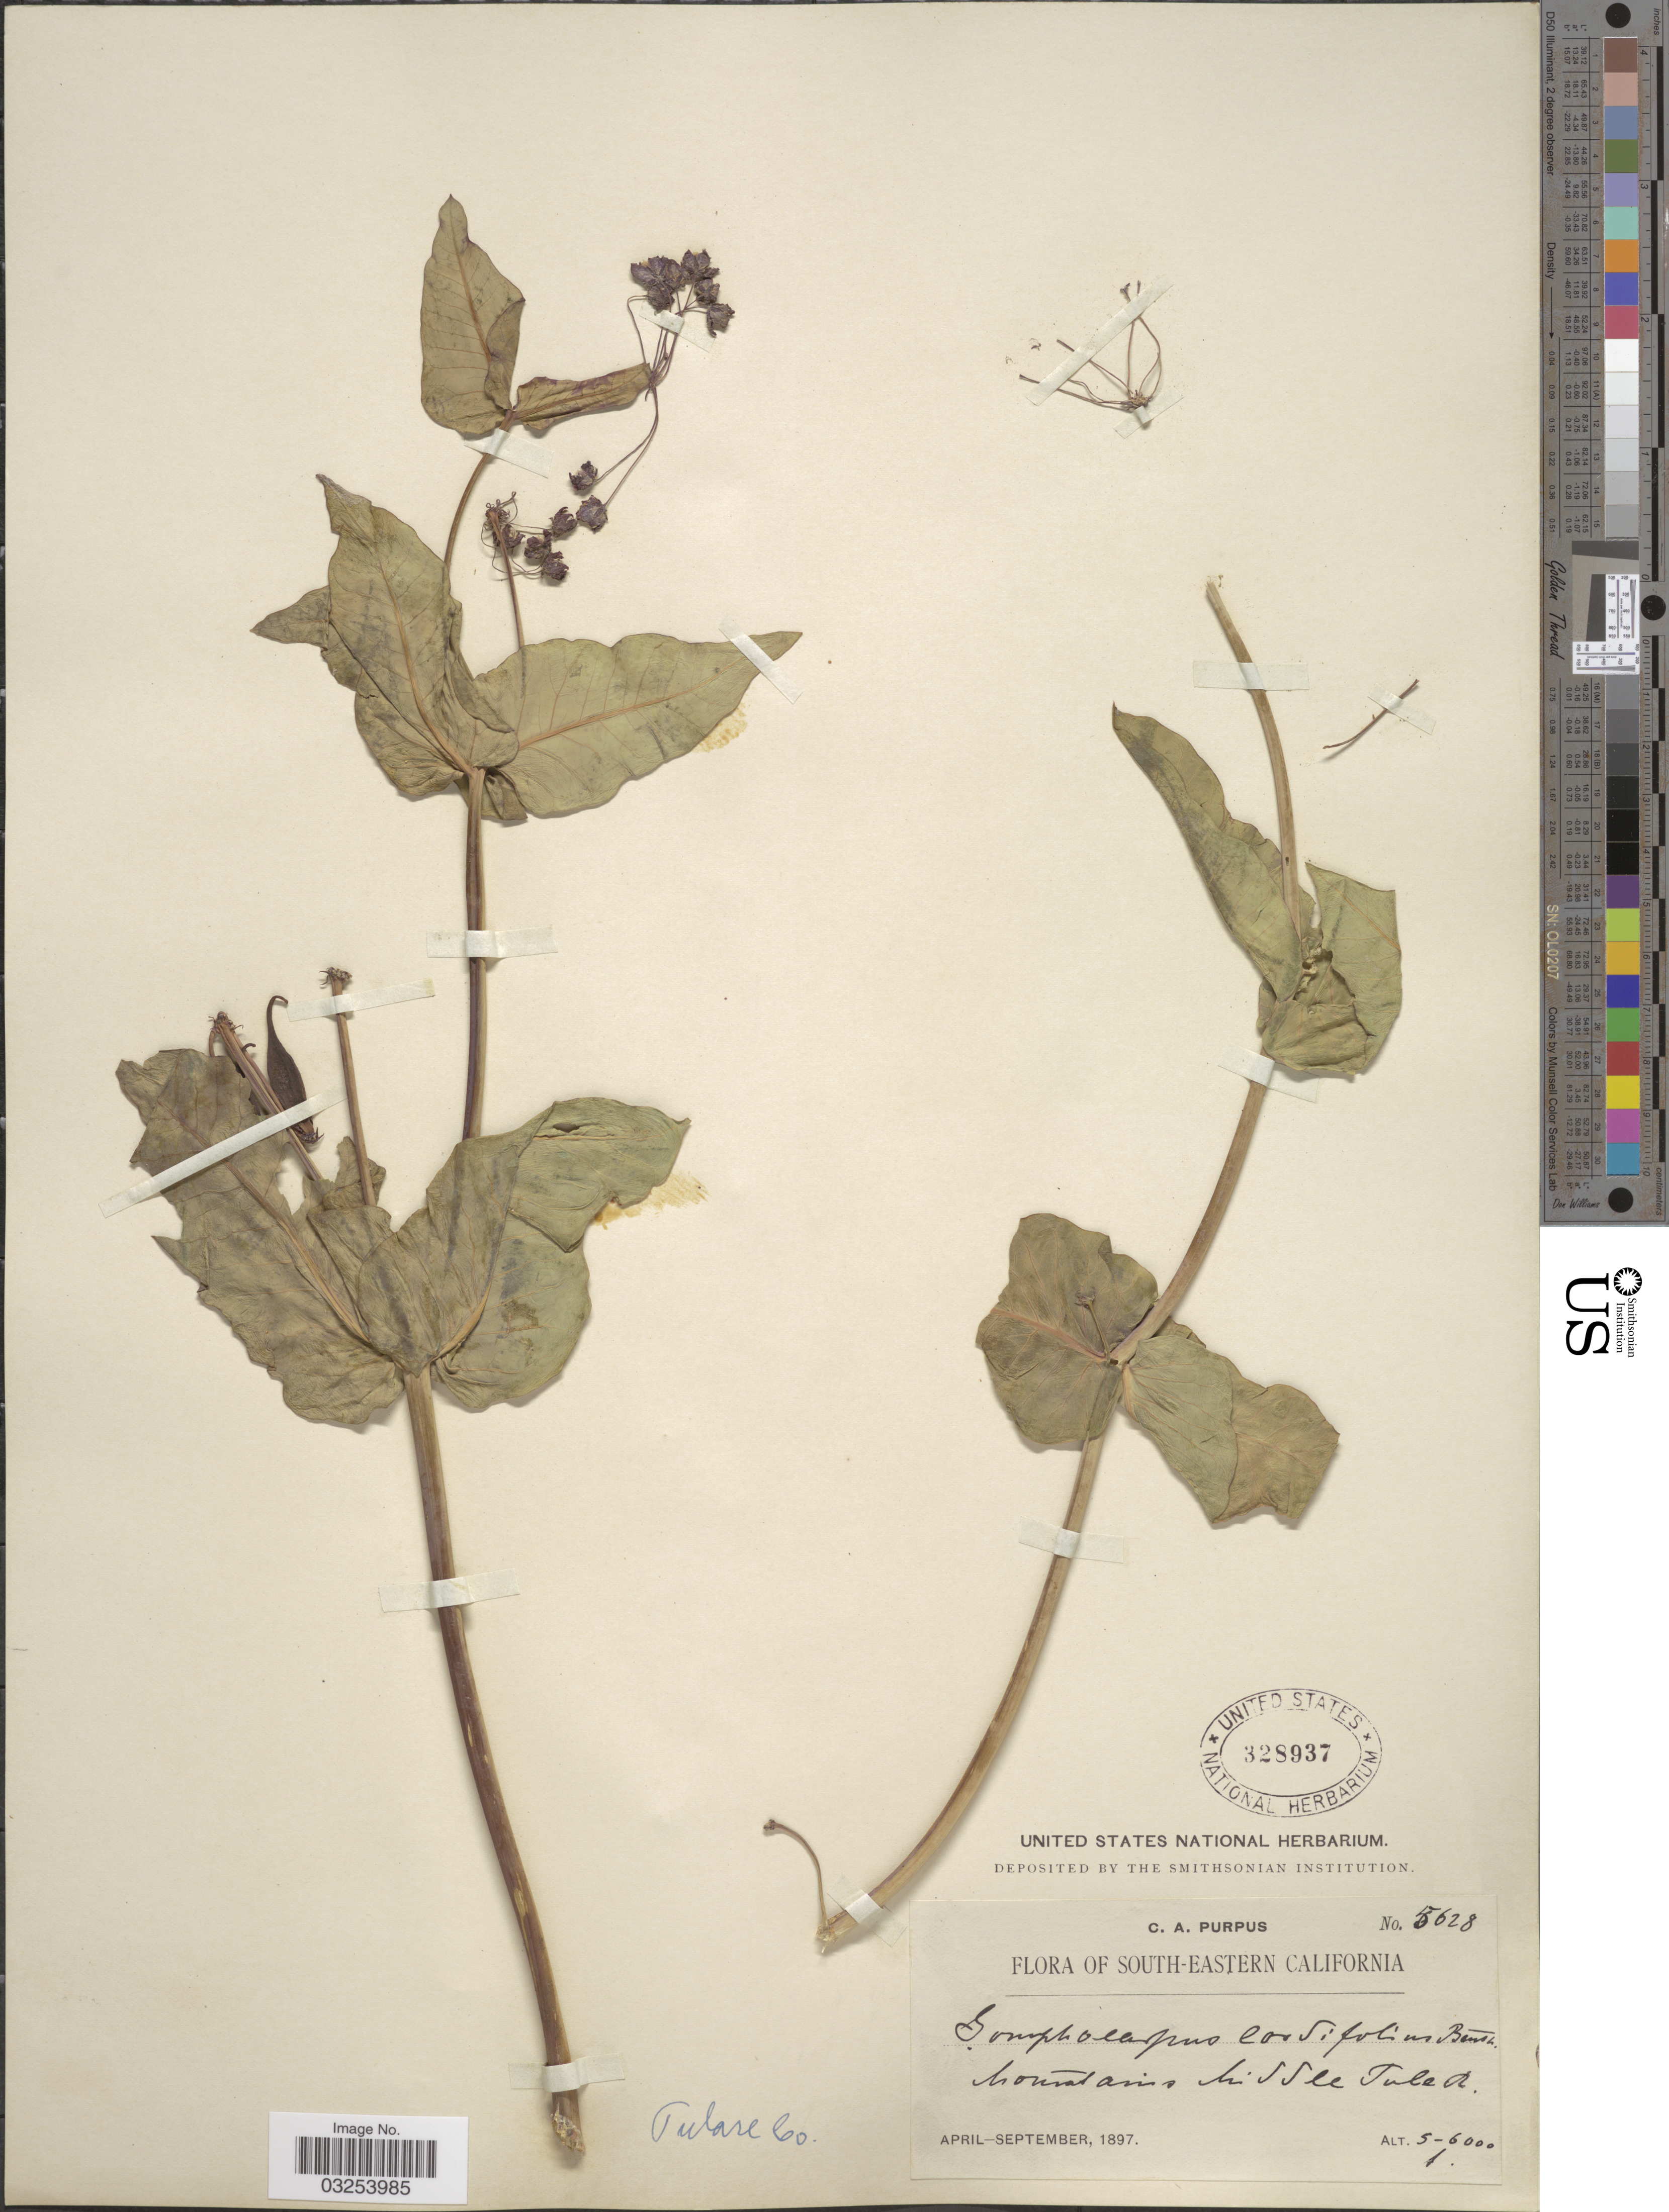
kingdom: Plantae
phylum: Tracheophyta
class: Magnoliopsida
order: Gentianales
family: Apocynaceae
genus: Asclepias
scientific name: Asclepias cordifolia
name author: (Benth.) Jeps.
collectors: C. A. Purpus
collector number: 5628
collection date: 1897-04/1897-09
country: United States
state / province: California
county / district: Tulare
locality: South-eastern California. Mountains Little Tule R. Tulare Co.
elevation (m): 1524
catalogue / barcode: US 328937